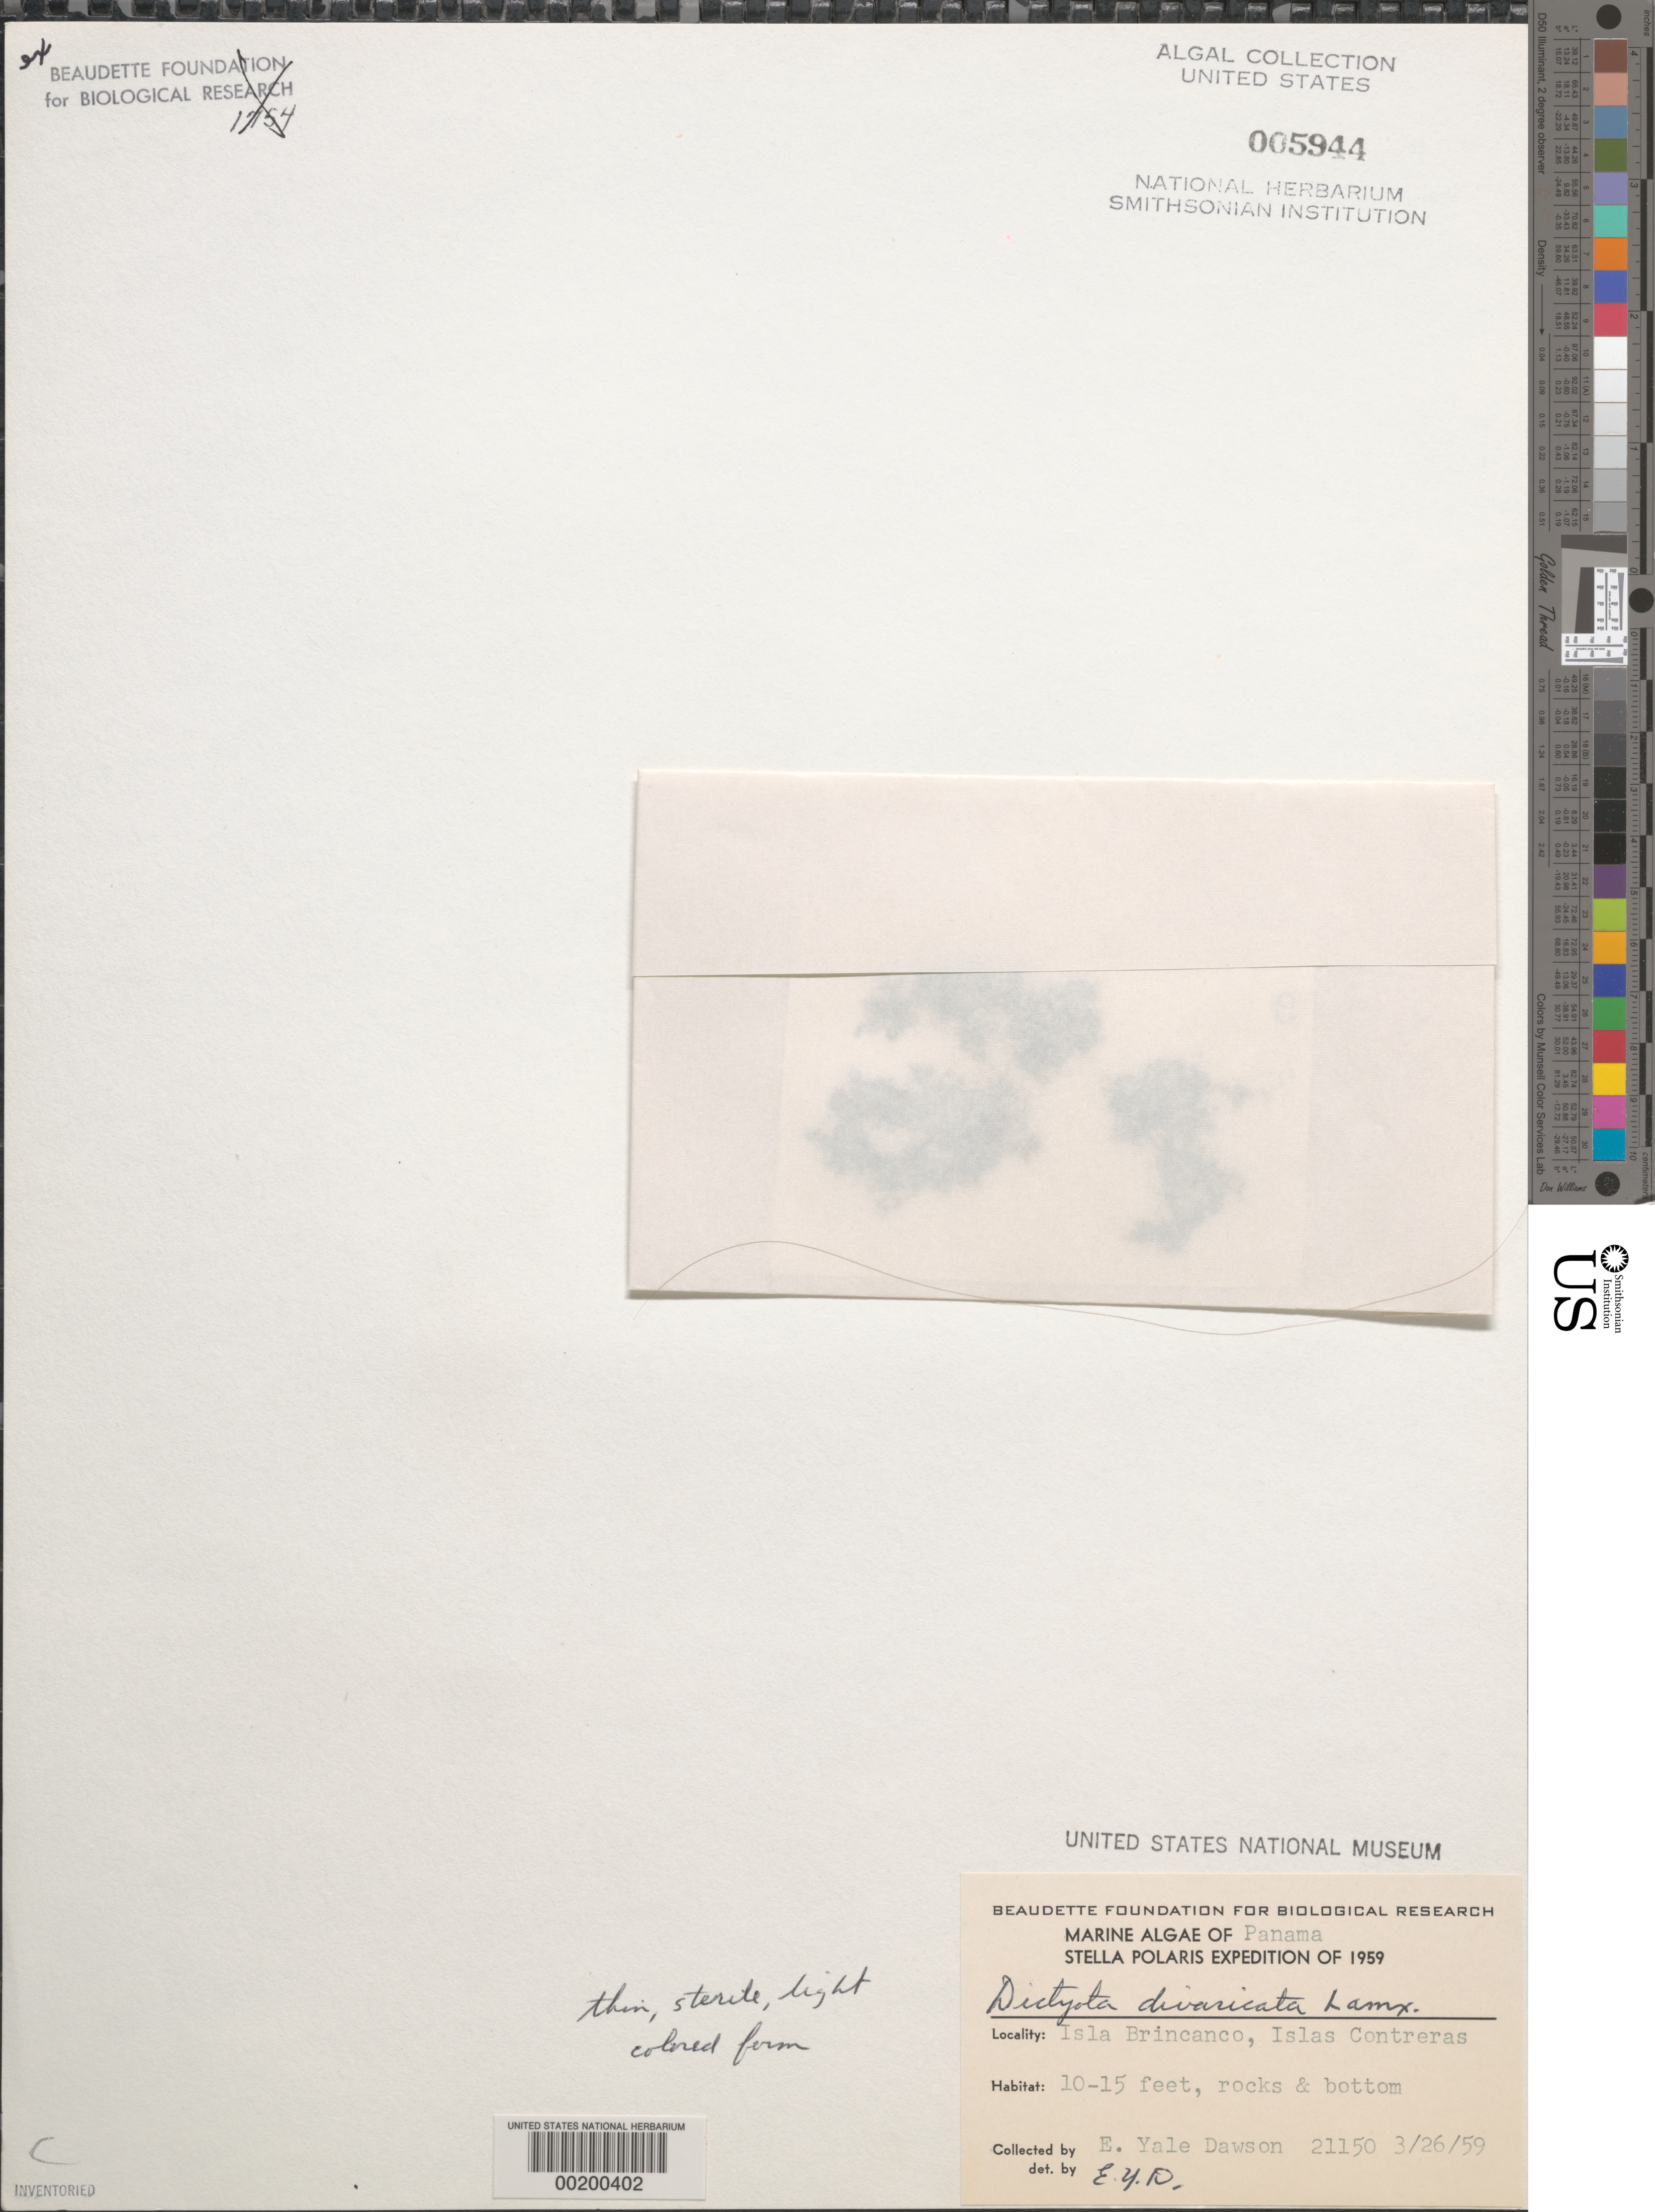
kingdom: Chromista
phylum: Ochrophyta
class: Phaeophyceae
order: Dictyotales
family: Dictyotaceae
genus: Dictyota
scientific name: Dictyota divaricata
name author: J.V.Lamouroux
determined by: Dawson, E. Y.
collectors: E. Y. Dawson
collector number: EYD 21150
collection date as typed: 26 Mar 1959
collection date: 1959-03-26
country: Panama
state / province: Veraguas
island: Brincanco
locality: Isla Brincanco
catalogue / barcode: US 5944